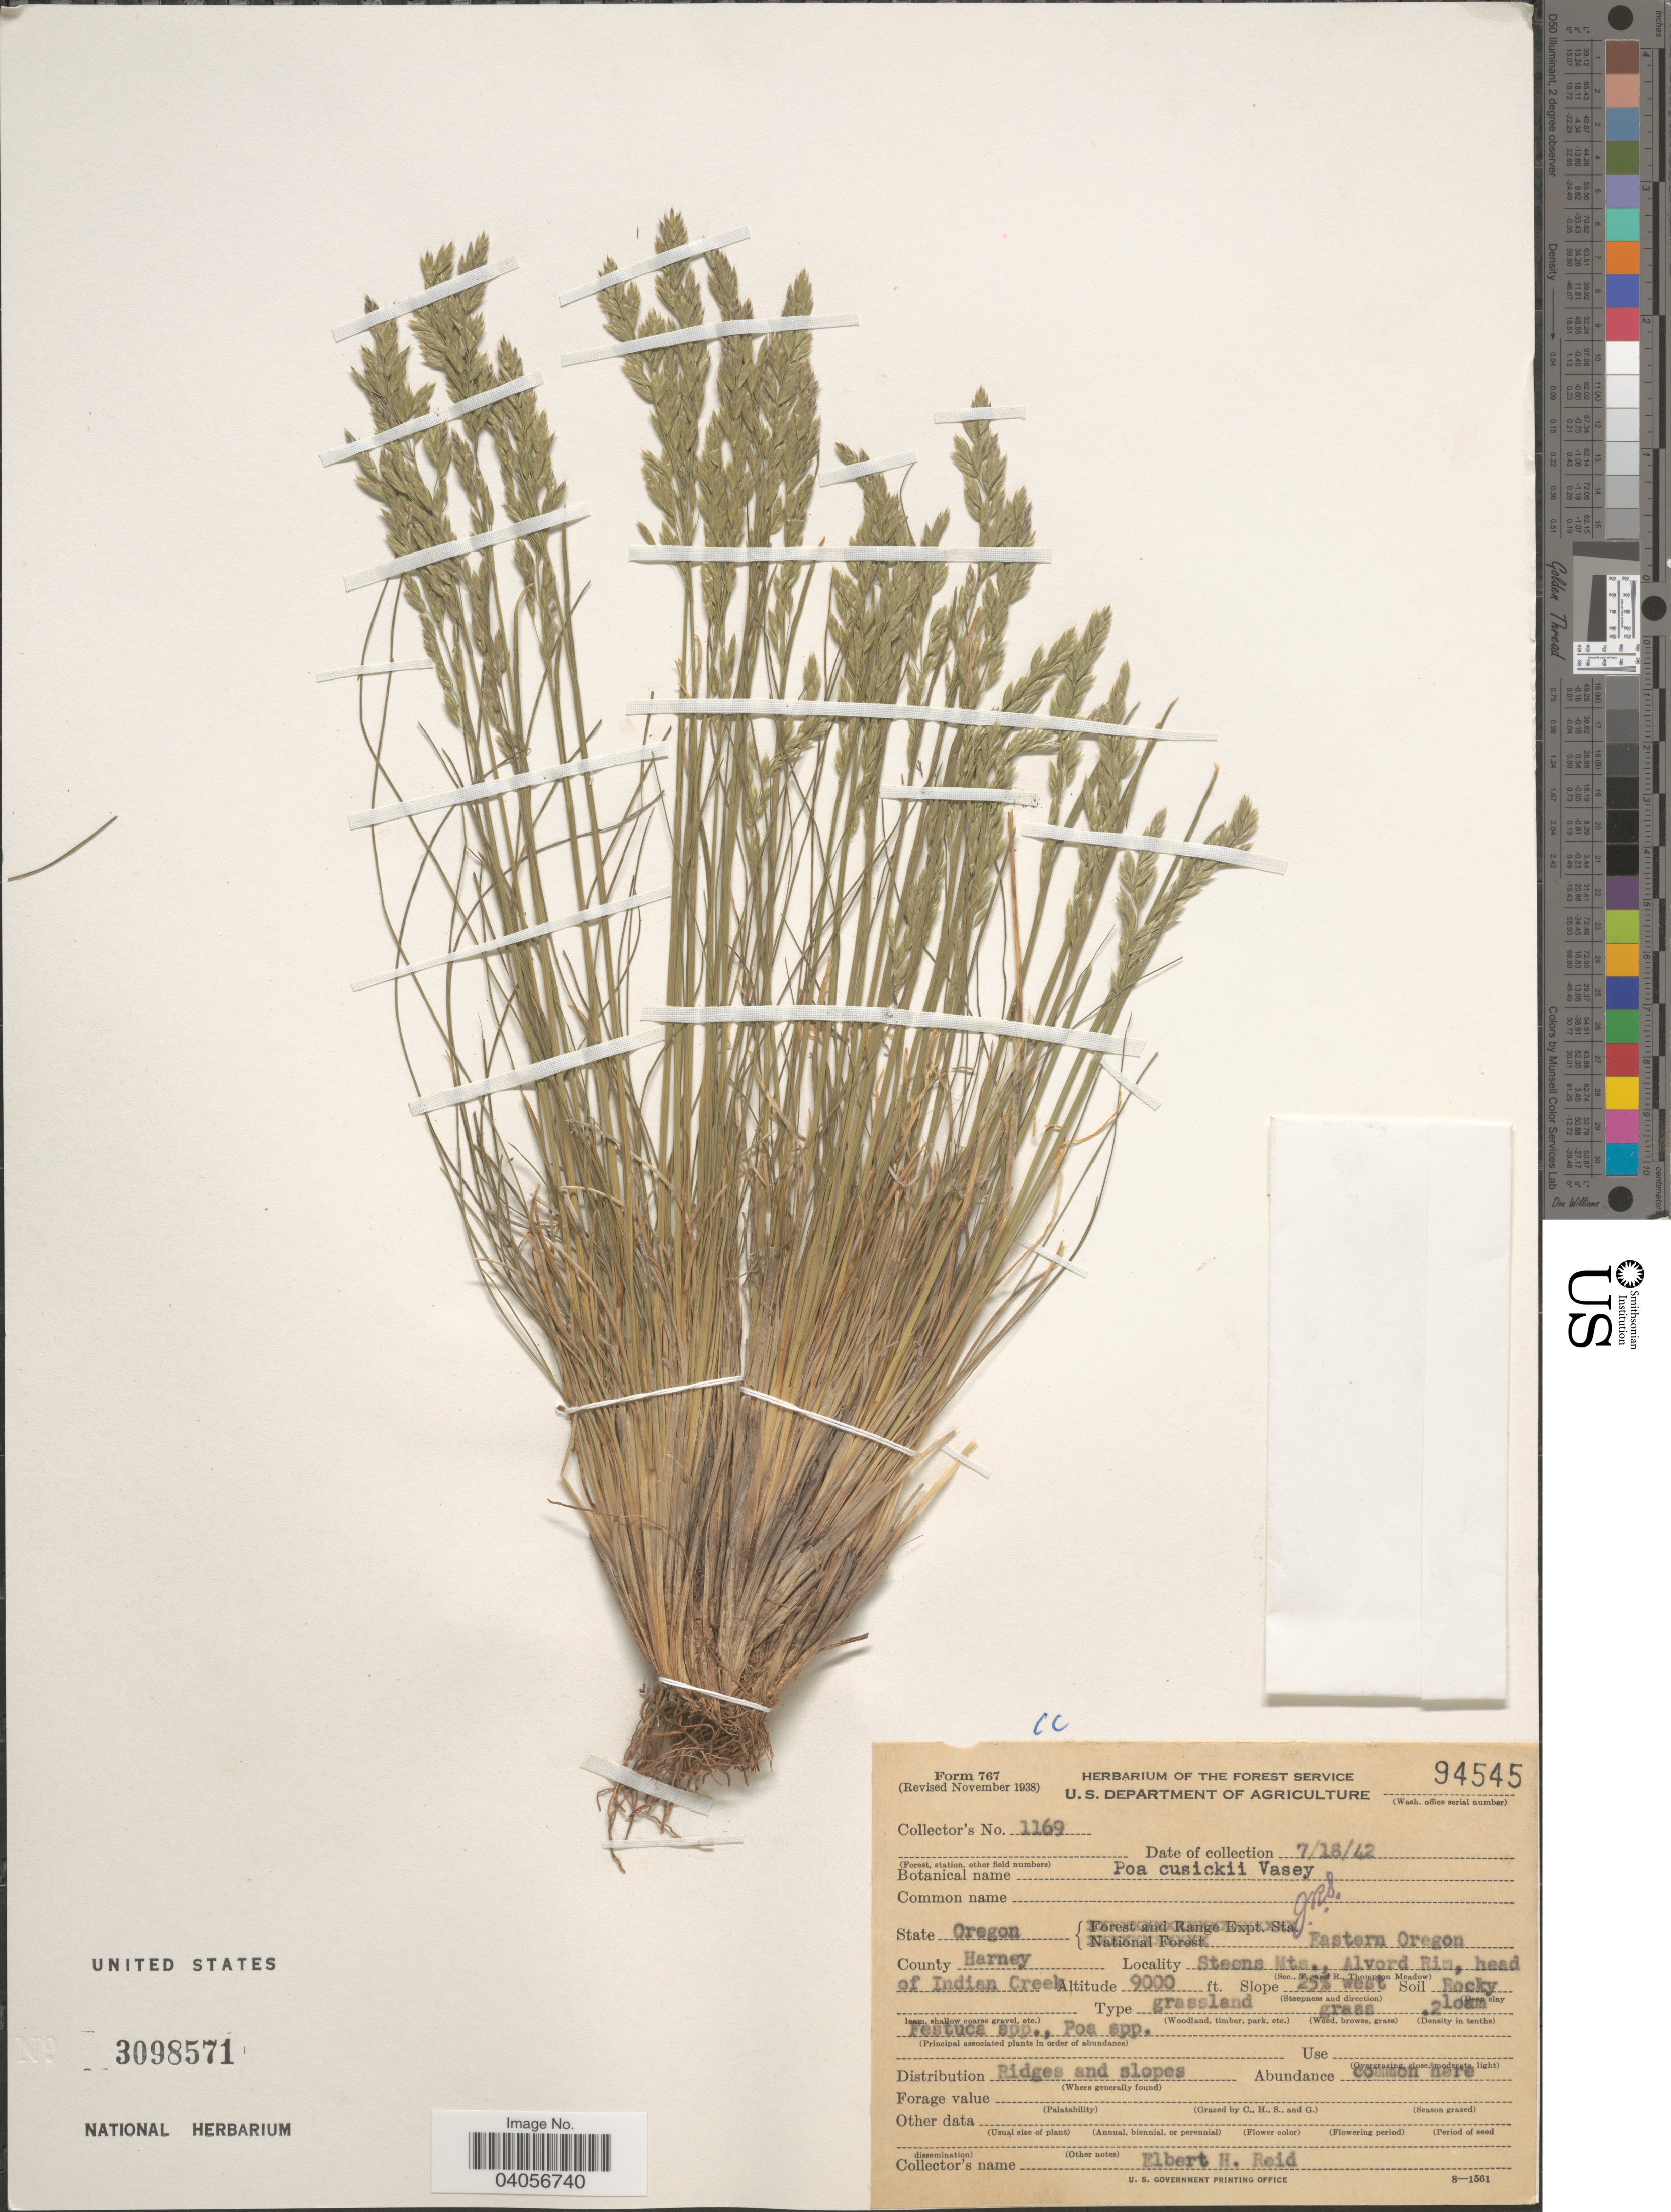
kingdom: Plantae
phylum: Tracheophyta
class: Liliopsida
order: Poales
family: Poaceae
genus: Poa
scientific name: Poa cusickii subsp. cusickii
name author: Vasey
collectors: E. Reid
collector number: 1169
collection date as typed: Transcribed d/m/y: 18/7/42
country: United States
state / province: Oregon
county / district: Harney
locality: Eastern Oregon. County Harney. Steens Mts., Alvord Rim, head of Indian Creek.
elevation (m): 2743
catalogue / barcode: US 3098571